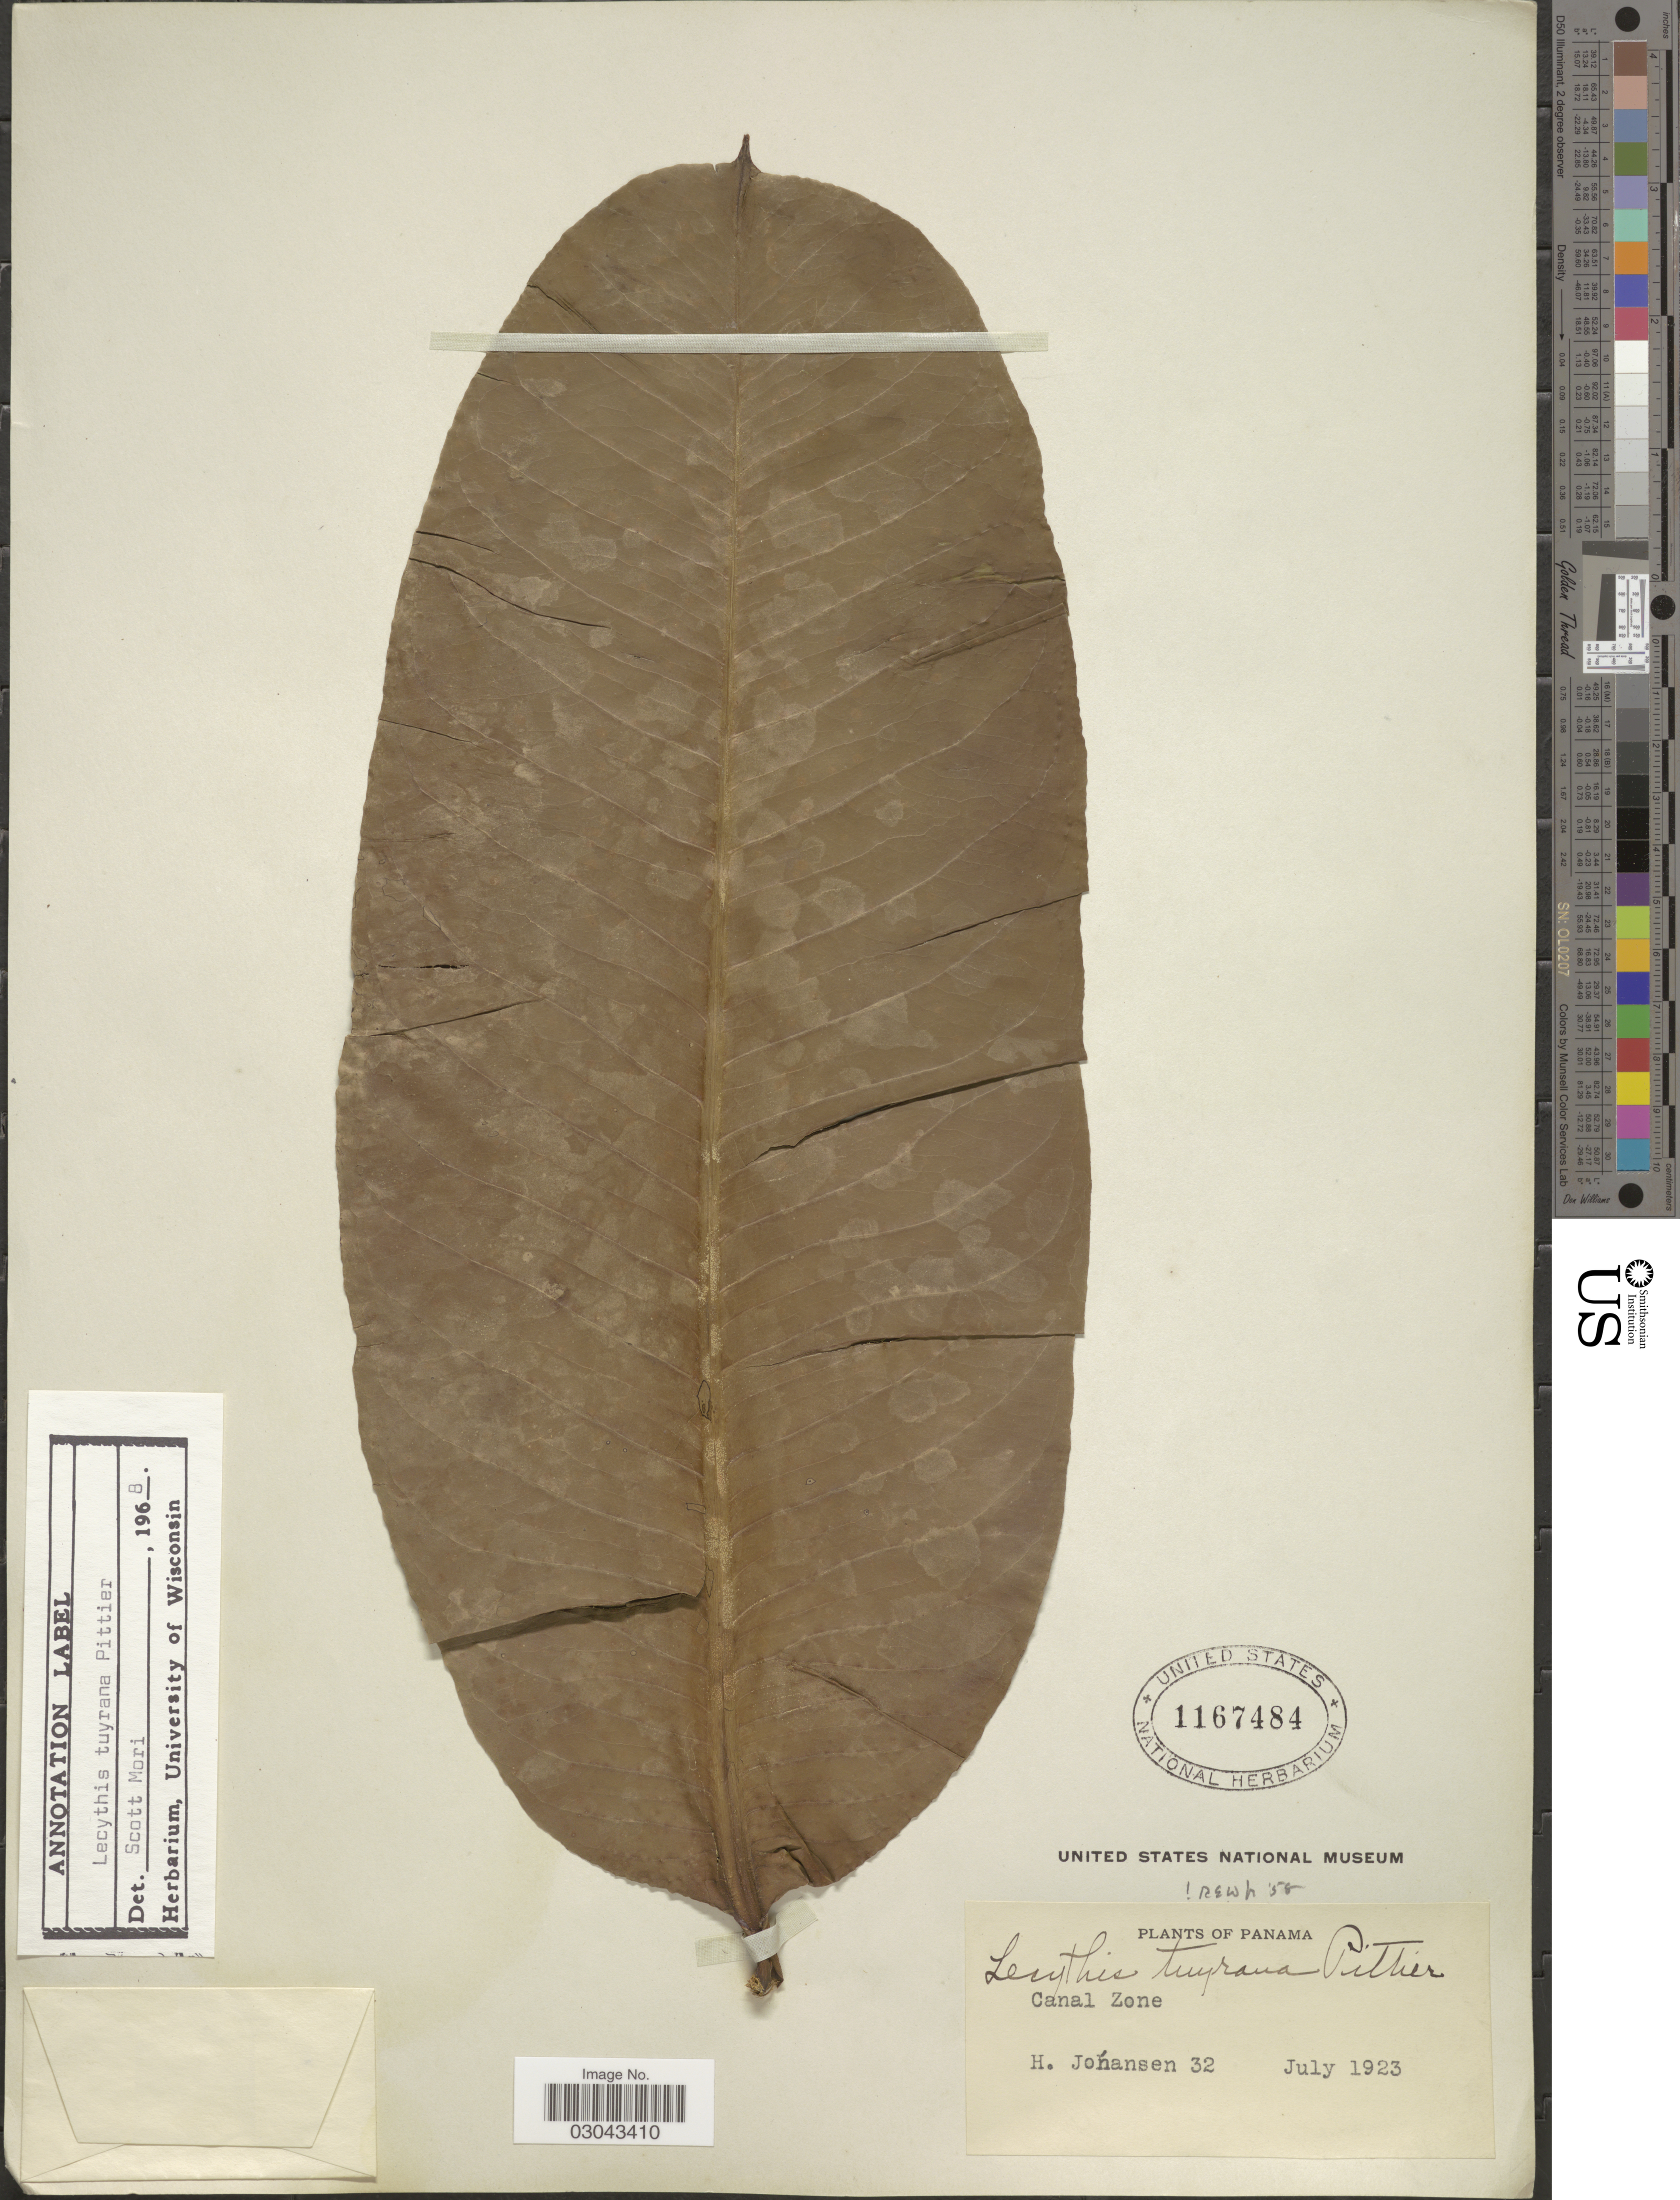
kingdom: Plantae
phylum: Tracheophyta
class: Magnoliopsida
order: Ericales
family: Lecythidaceae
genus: Lecythis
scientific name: Lecythis tuyrana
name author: Pittier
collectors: H. Johansen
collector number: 32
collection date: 1923-07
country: Panama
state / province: Colón / Panamá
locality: Canal Zone.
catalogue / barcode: US 1167484